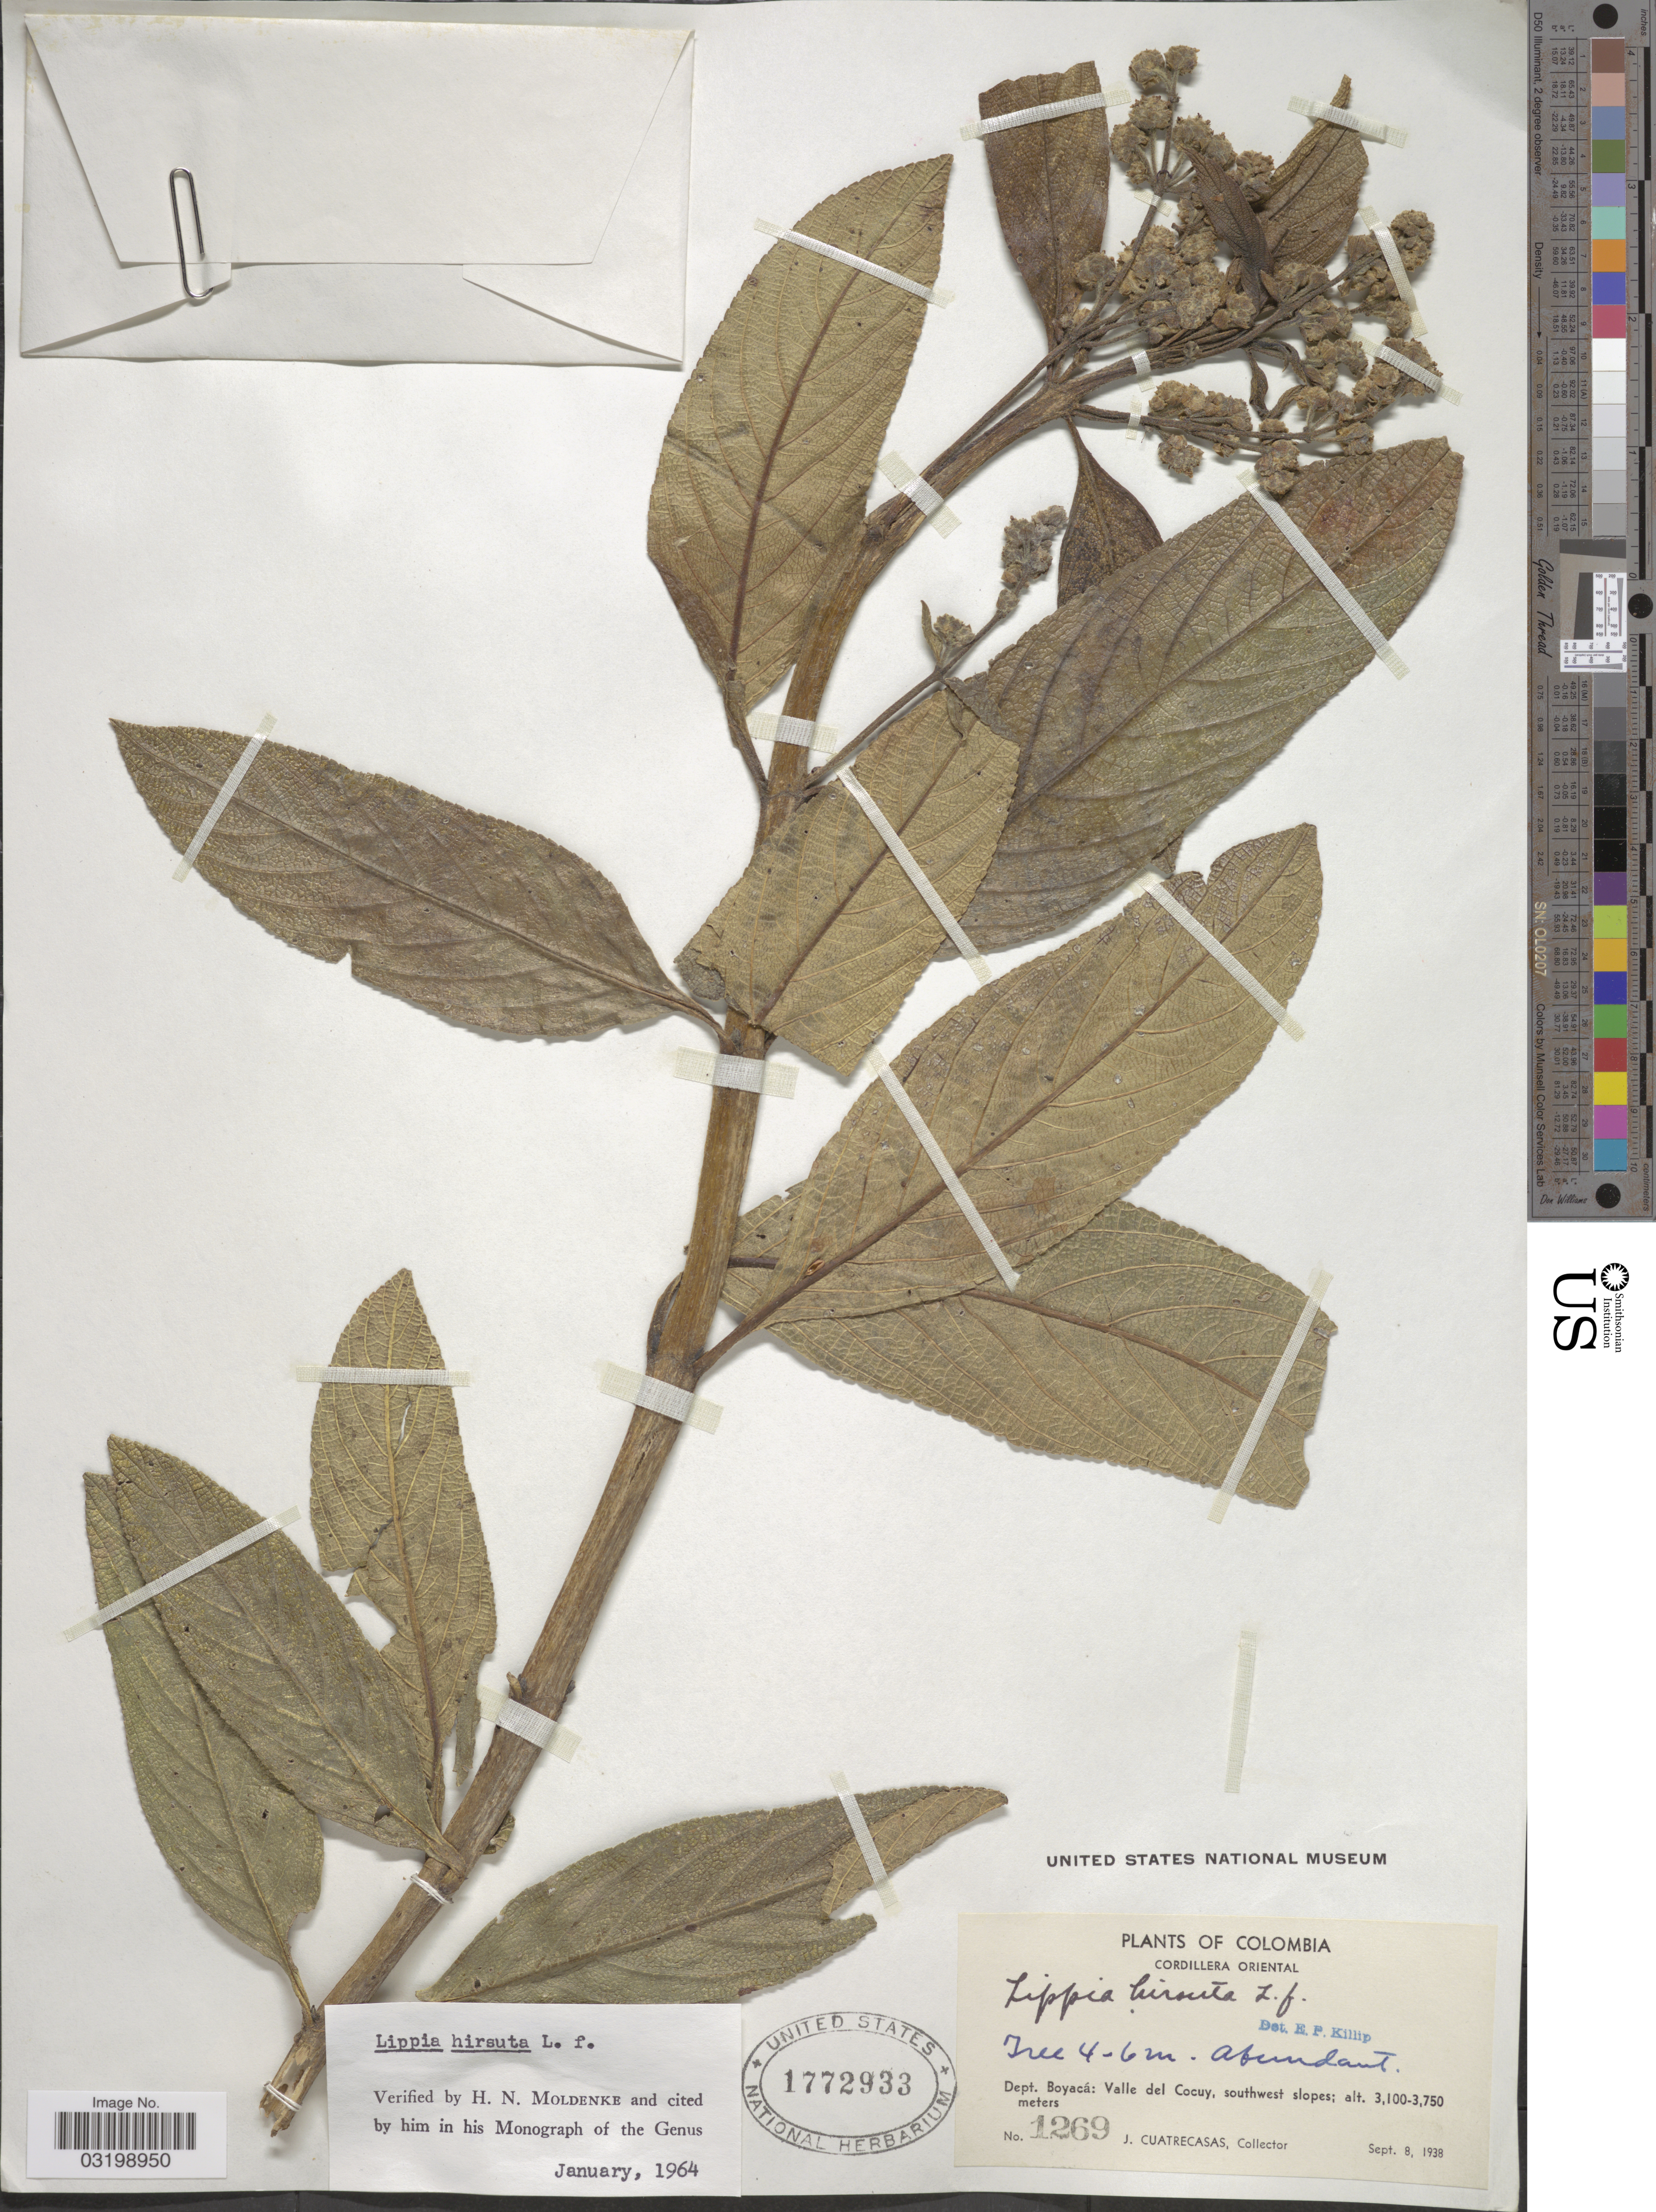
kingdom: Plantae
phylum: Tracheophyta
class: Magnoliopsida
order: Lamiales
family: Verbenaceae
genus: Lippia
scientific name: Lippia hirsuta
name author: L. f.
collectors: J. Cuatrecasas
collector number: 1269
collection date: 1938-09-08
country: Colombia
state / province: Boyacá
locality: Cordillera Oriental. Dept. Boyacá: Valle del Cocuy, southwest slopes.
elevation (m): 3100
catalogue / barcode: US 1772933